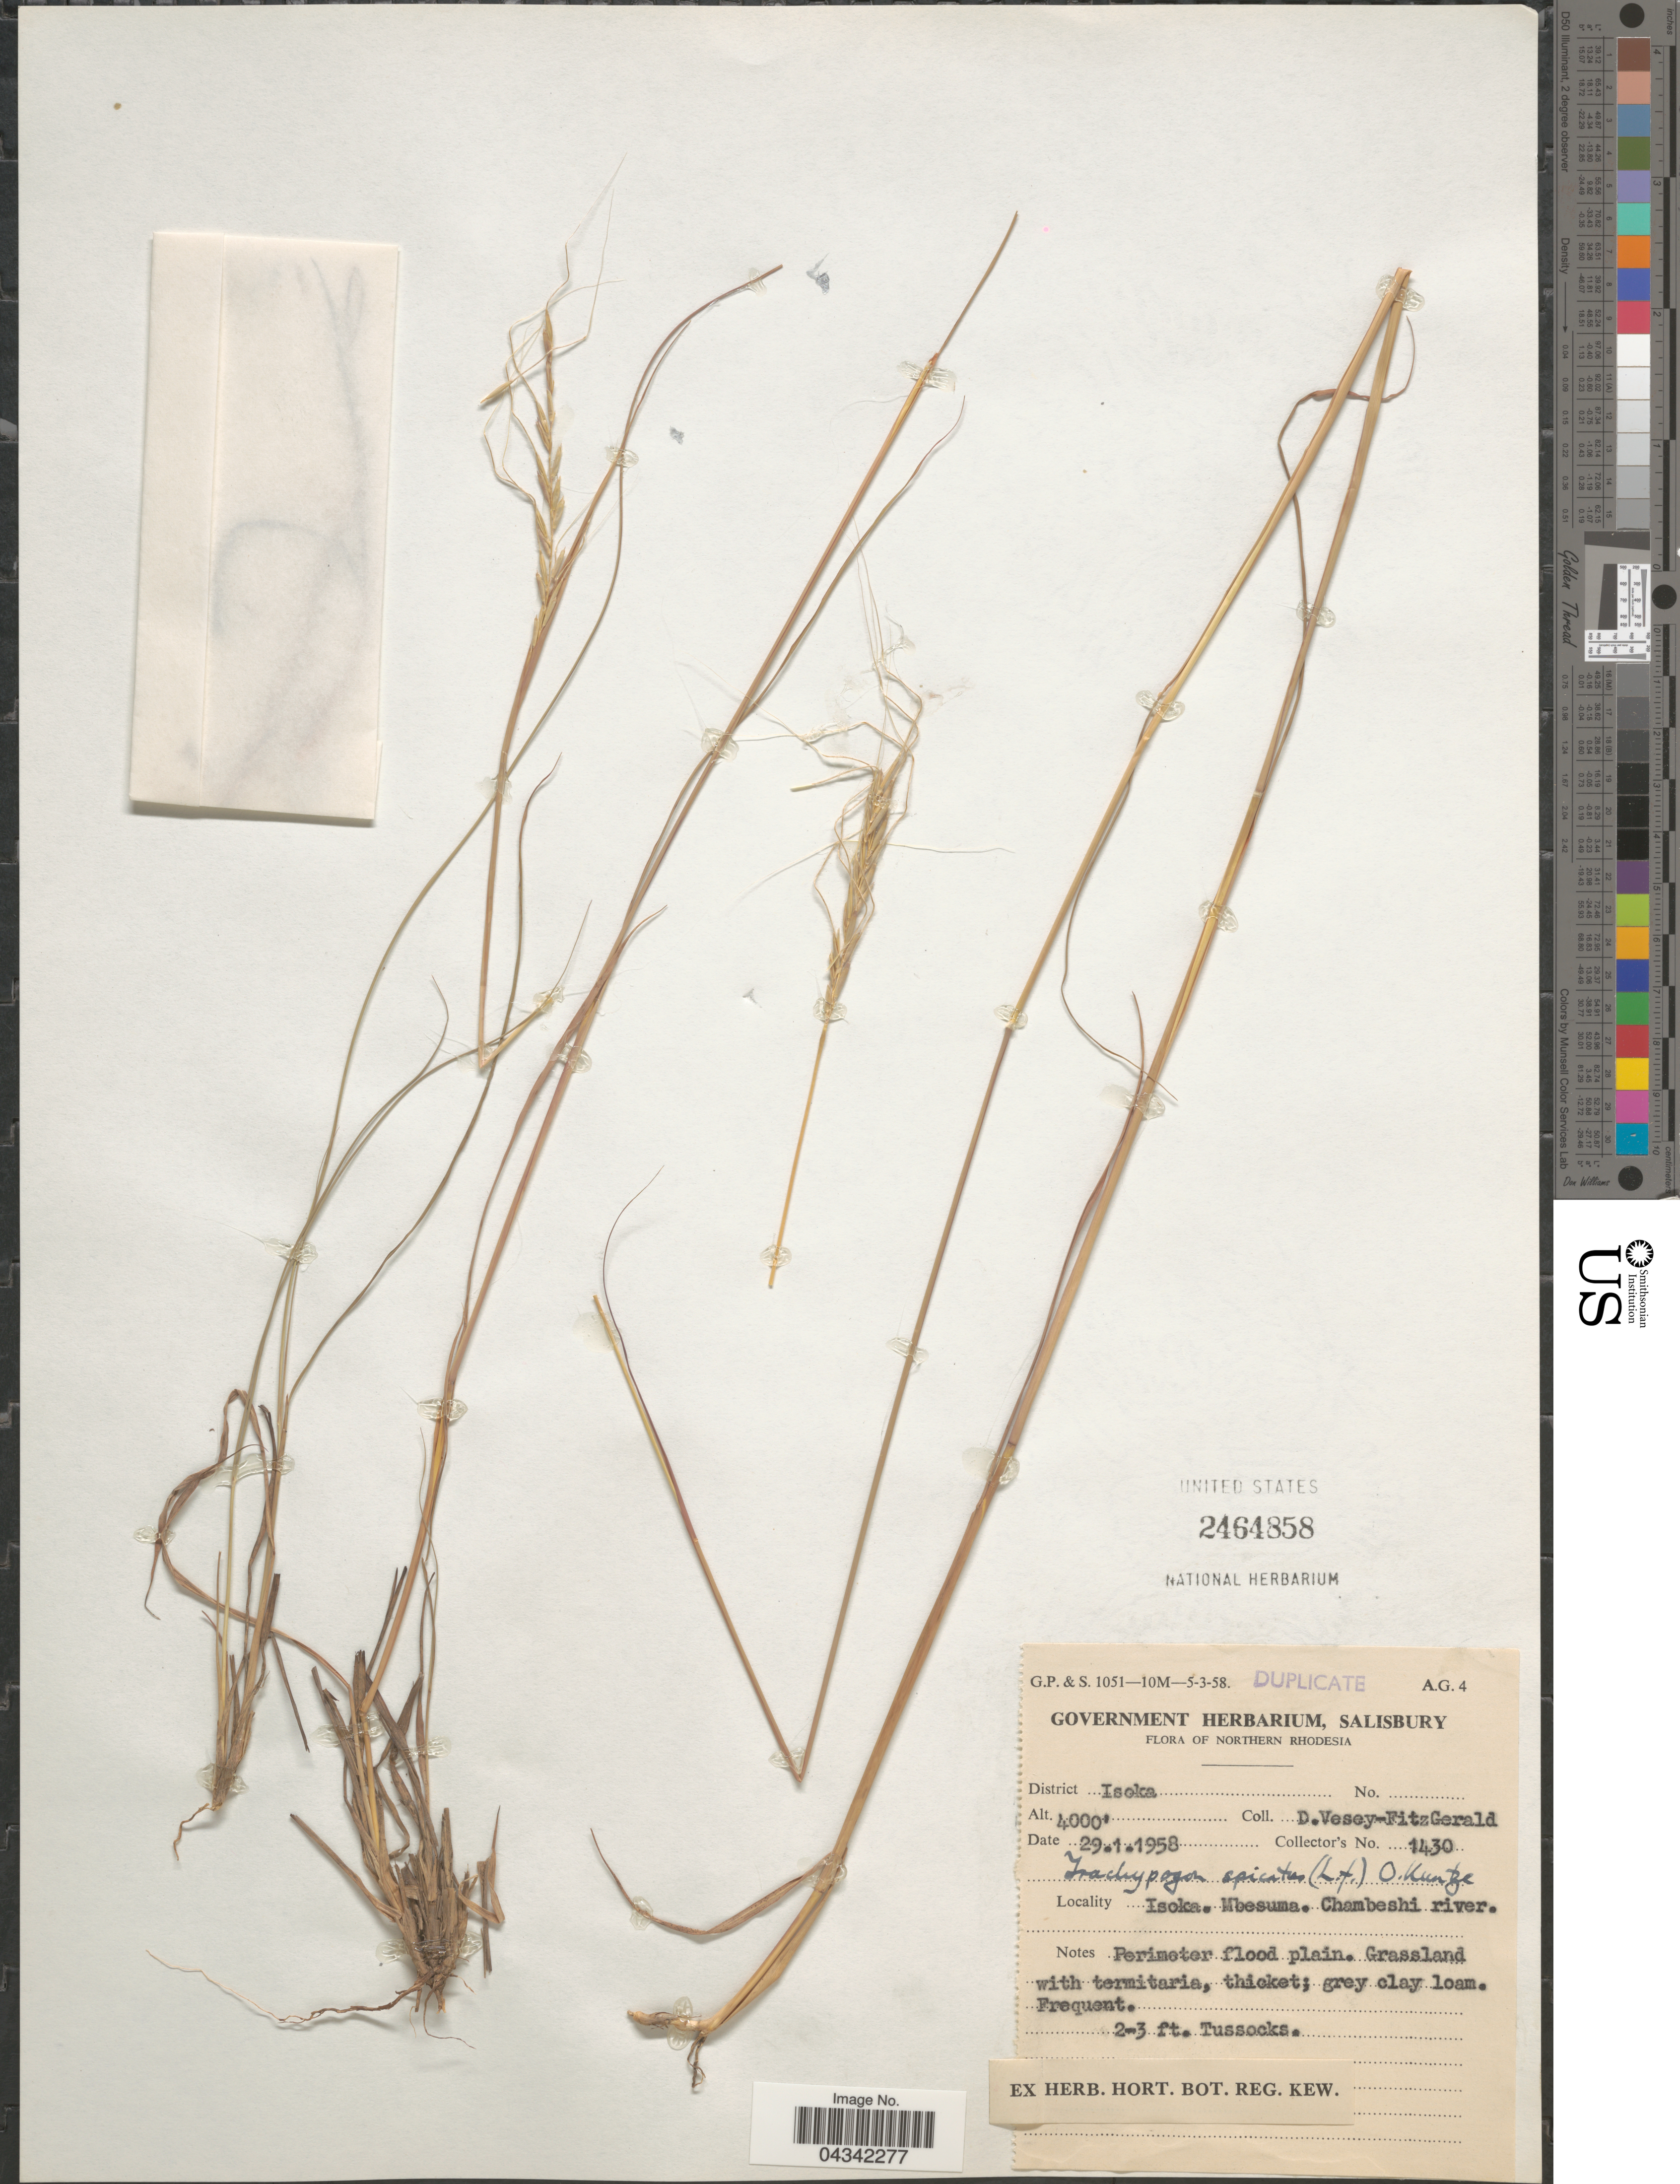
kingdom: Plantae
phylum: Tracheophyta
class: Liliopsida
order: Poales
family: Poaceae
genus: Trachypogon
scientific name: Trachypogon spicatus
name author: (L. f.) Kuntze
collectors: D. Vesey-Fitzgerald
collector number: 1430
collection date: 1958-01-29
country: Zambia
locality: Northern Rhodesia, District Isoka. Isuka. Mbesuma. Chambeshi river.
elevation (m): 1219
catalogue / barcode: US 2464858